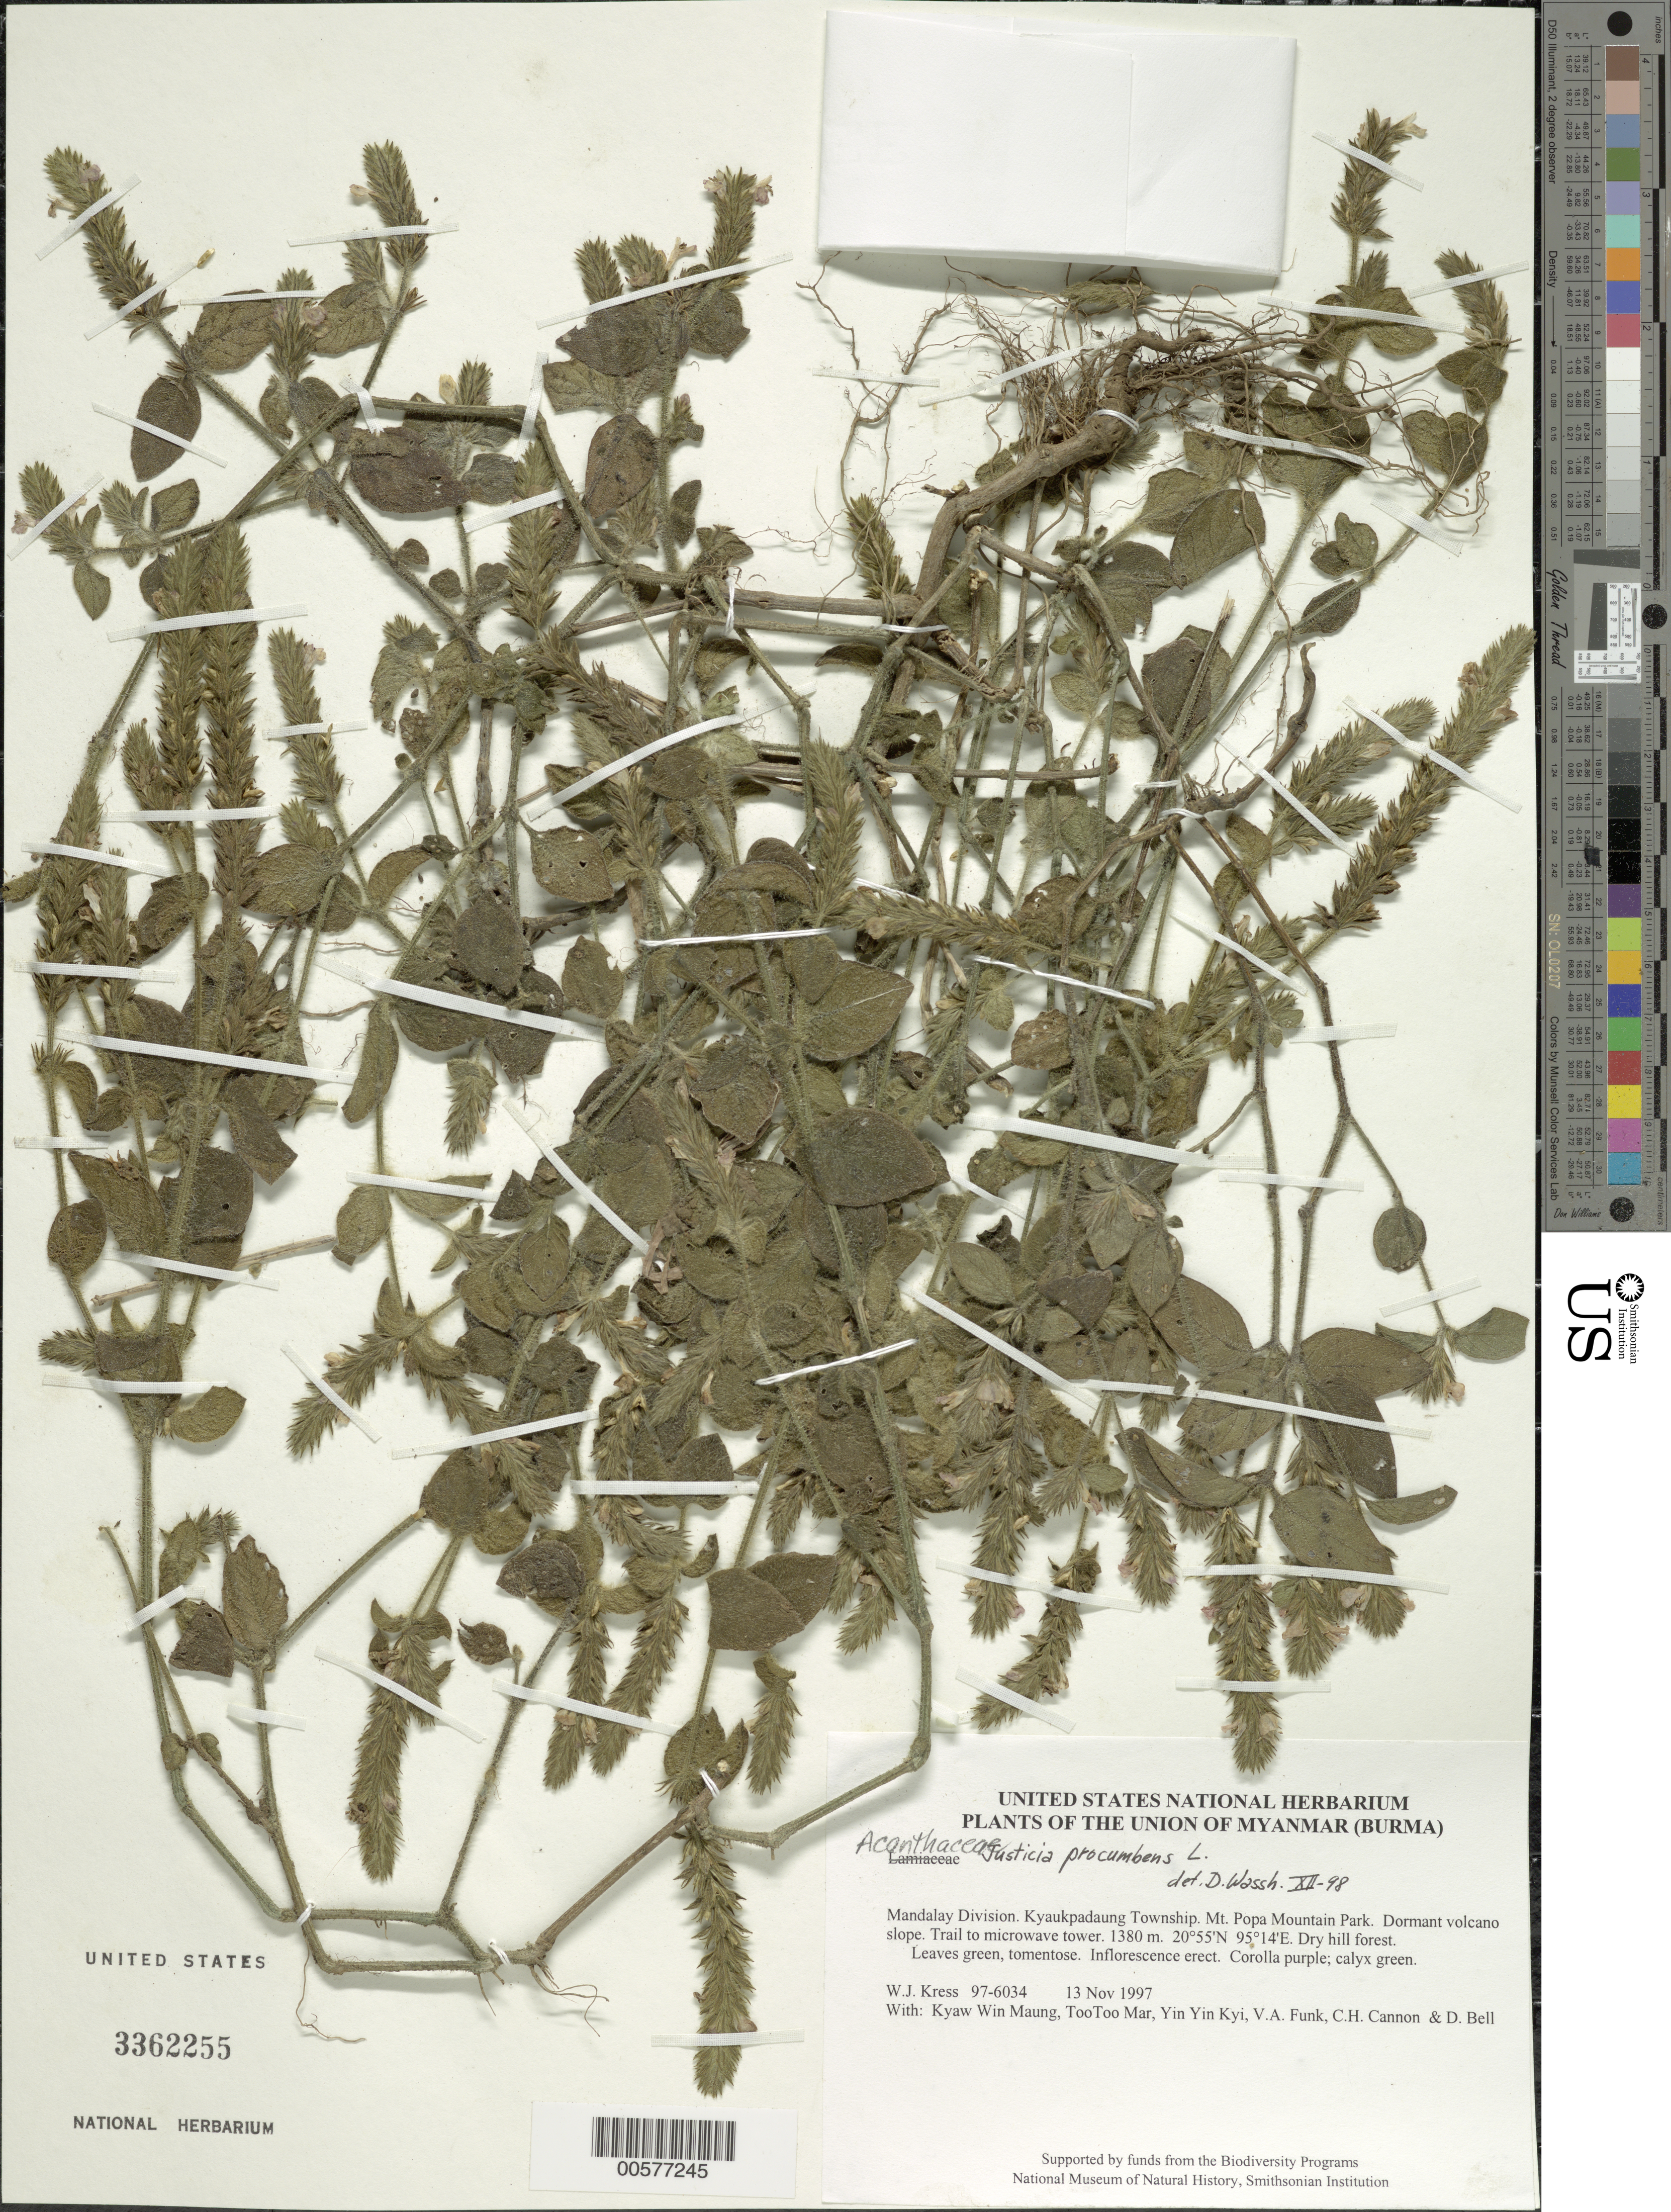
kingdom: Plantae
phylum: Tracheophyta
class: Magnoliopsida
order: Lamiales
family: Acanthaceae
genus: Justicia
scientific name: Justicia procumbens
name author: L.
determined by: Wasshausen, Dieter C., (BOT), Smithsonian Institution - National Museum of Natural History (UNITED STATES)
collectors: W. J. Kress, Kyaw Win Maung, Too Too Mar, Yin Yin Kyi, V. Funk & D. A. Bell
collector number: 97-6034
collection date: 1997-11-13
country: Myanmar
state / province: Mandalay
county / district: Kyaukpadaung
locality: Mt. Popa Mountain Park. Dormant volcano slope. Trail to microwave tower.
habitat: Dry hill forest.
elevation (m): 1380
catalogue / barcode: US 3362255